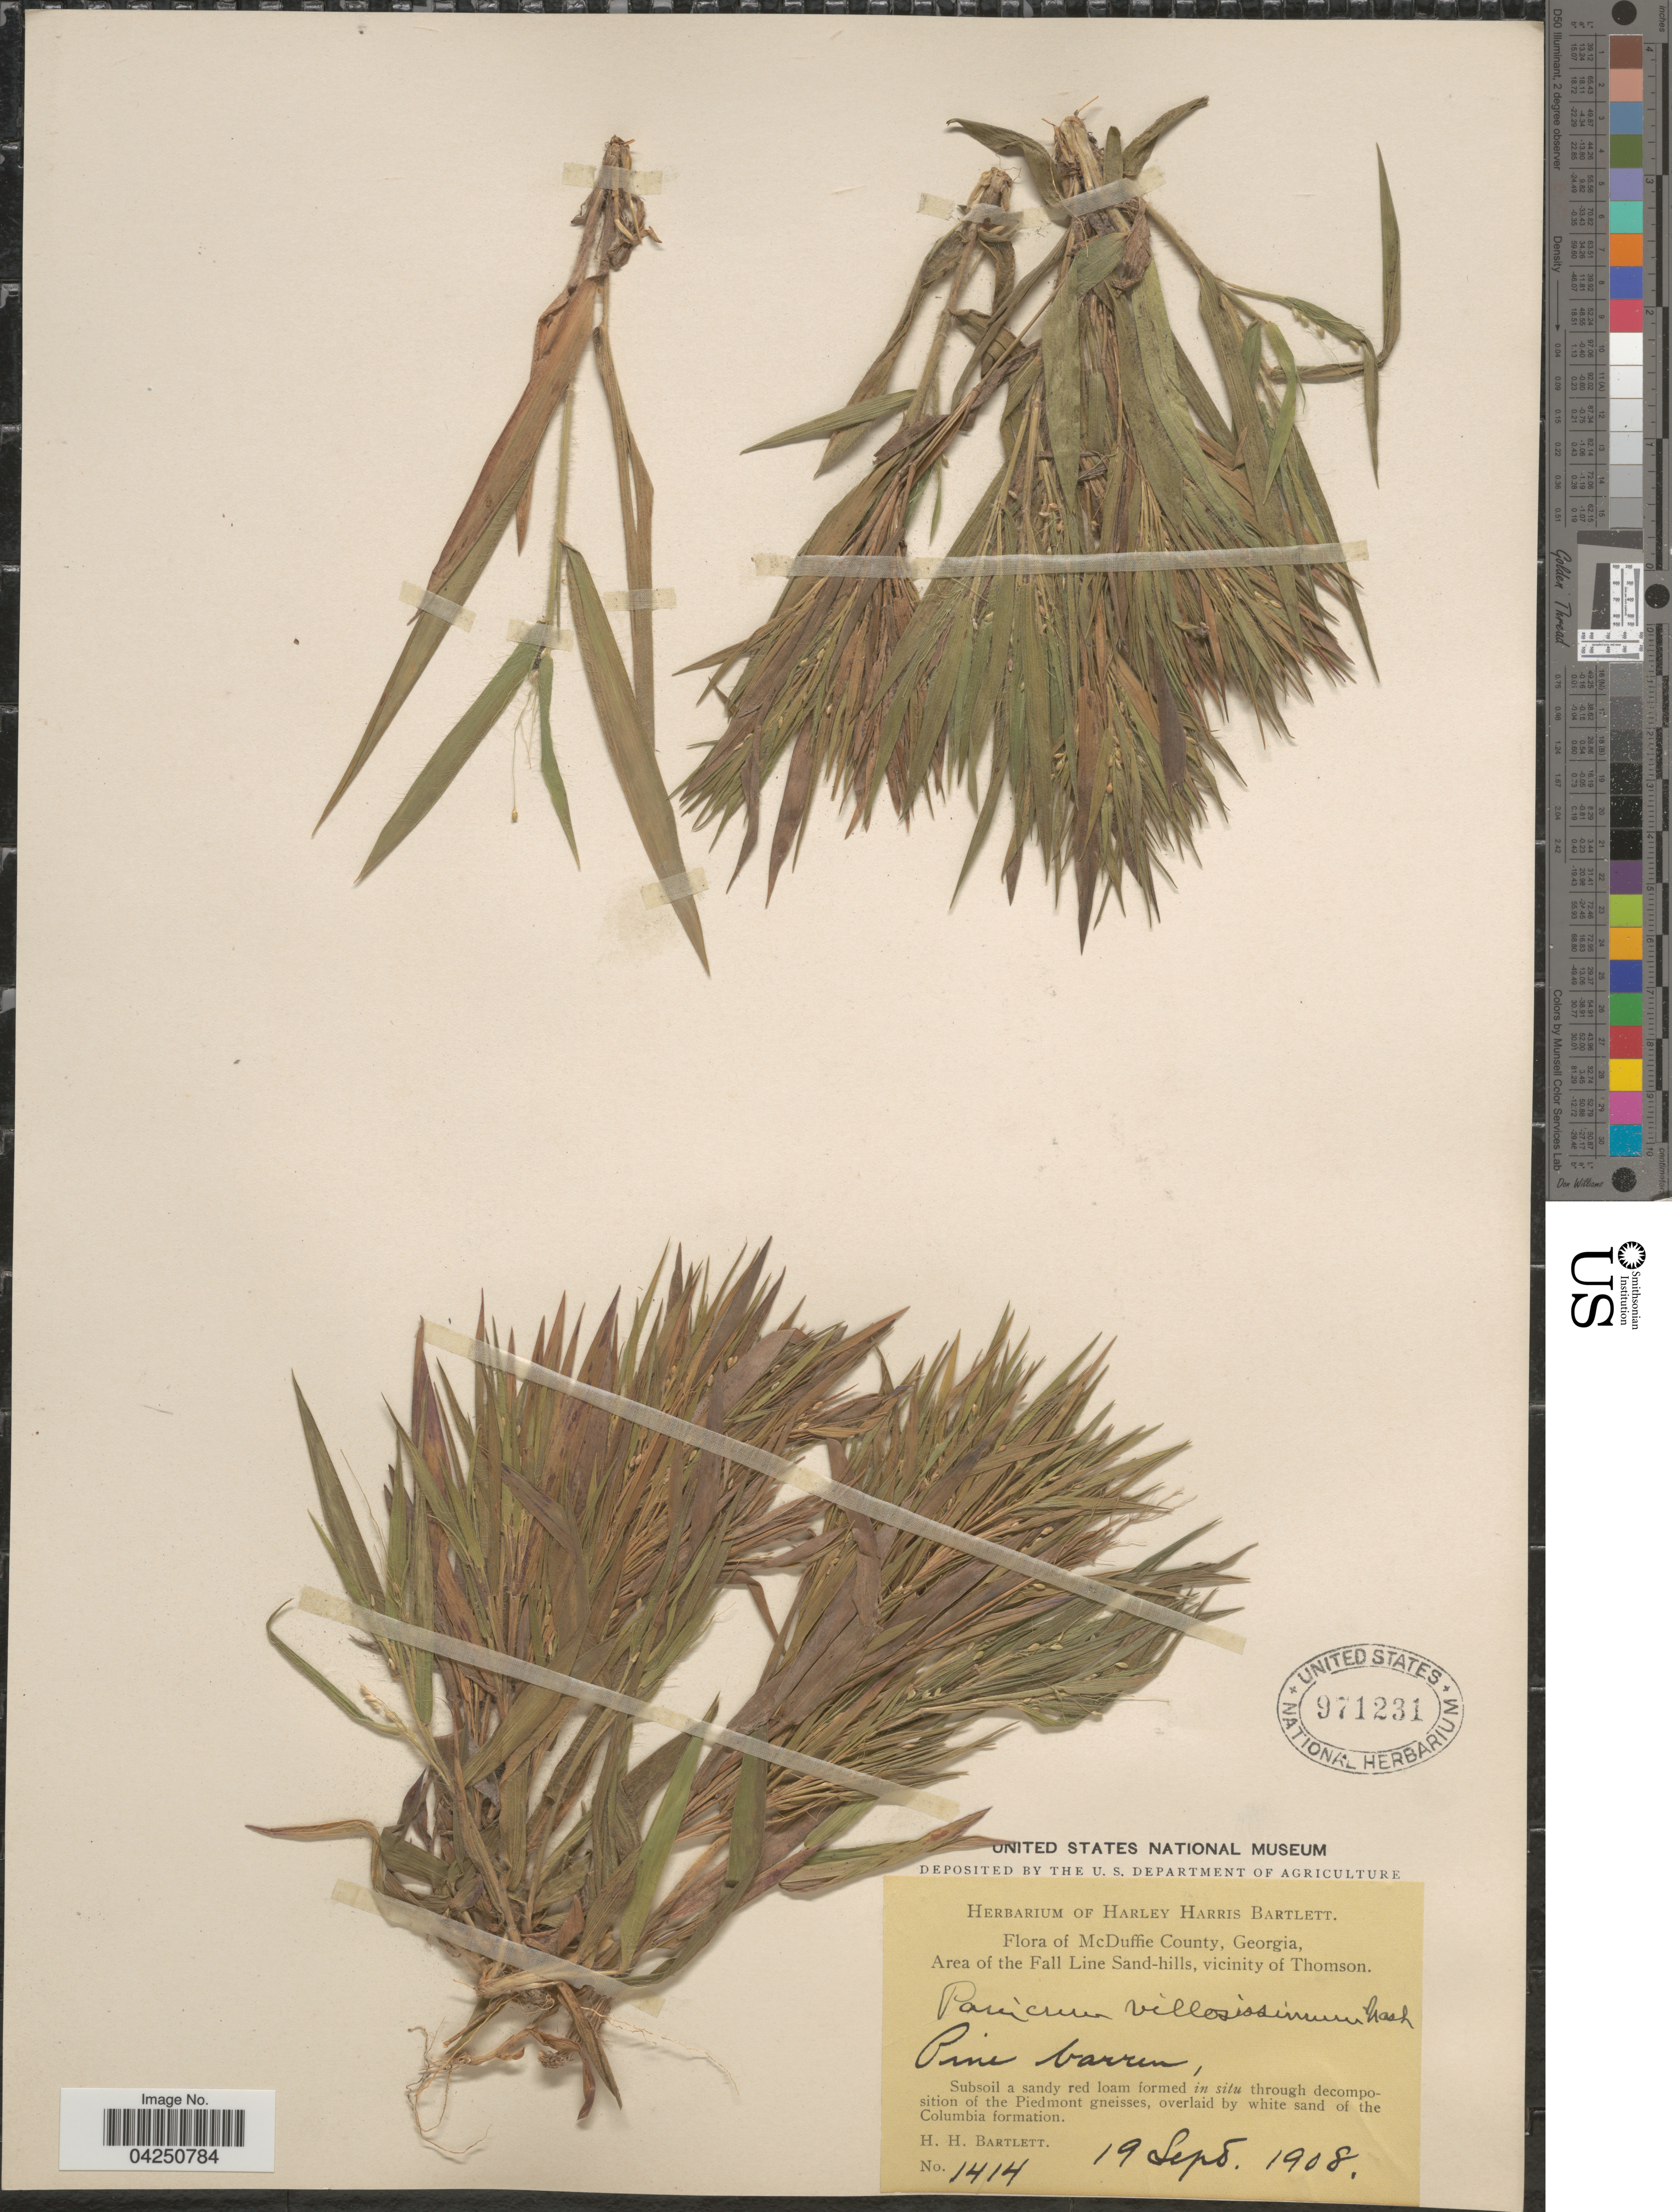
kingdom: Plantae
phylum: Tracheophyta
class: Liliopsida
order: Poales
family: Poaceae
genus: Dichanthelium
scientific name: Dichanthelium acuminatum var. acuminatum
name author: (Sw.) Gould & C.A. Clark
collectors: H. H. Bartlett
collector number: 1414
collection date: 1908-09-19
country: United States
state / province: Georgia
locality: McDuffie County. Area of the Fall Line Sand-hills, vicinity of Thomson.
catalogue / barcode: US 971231